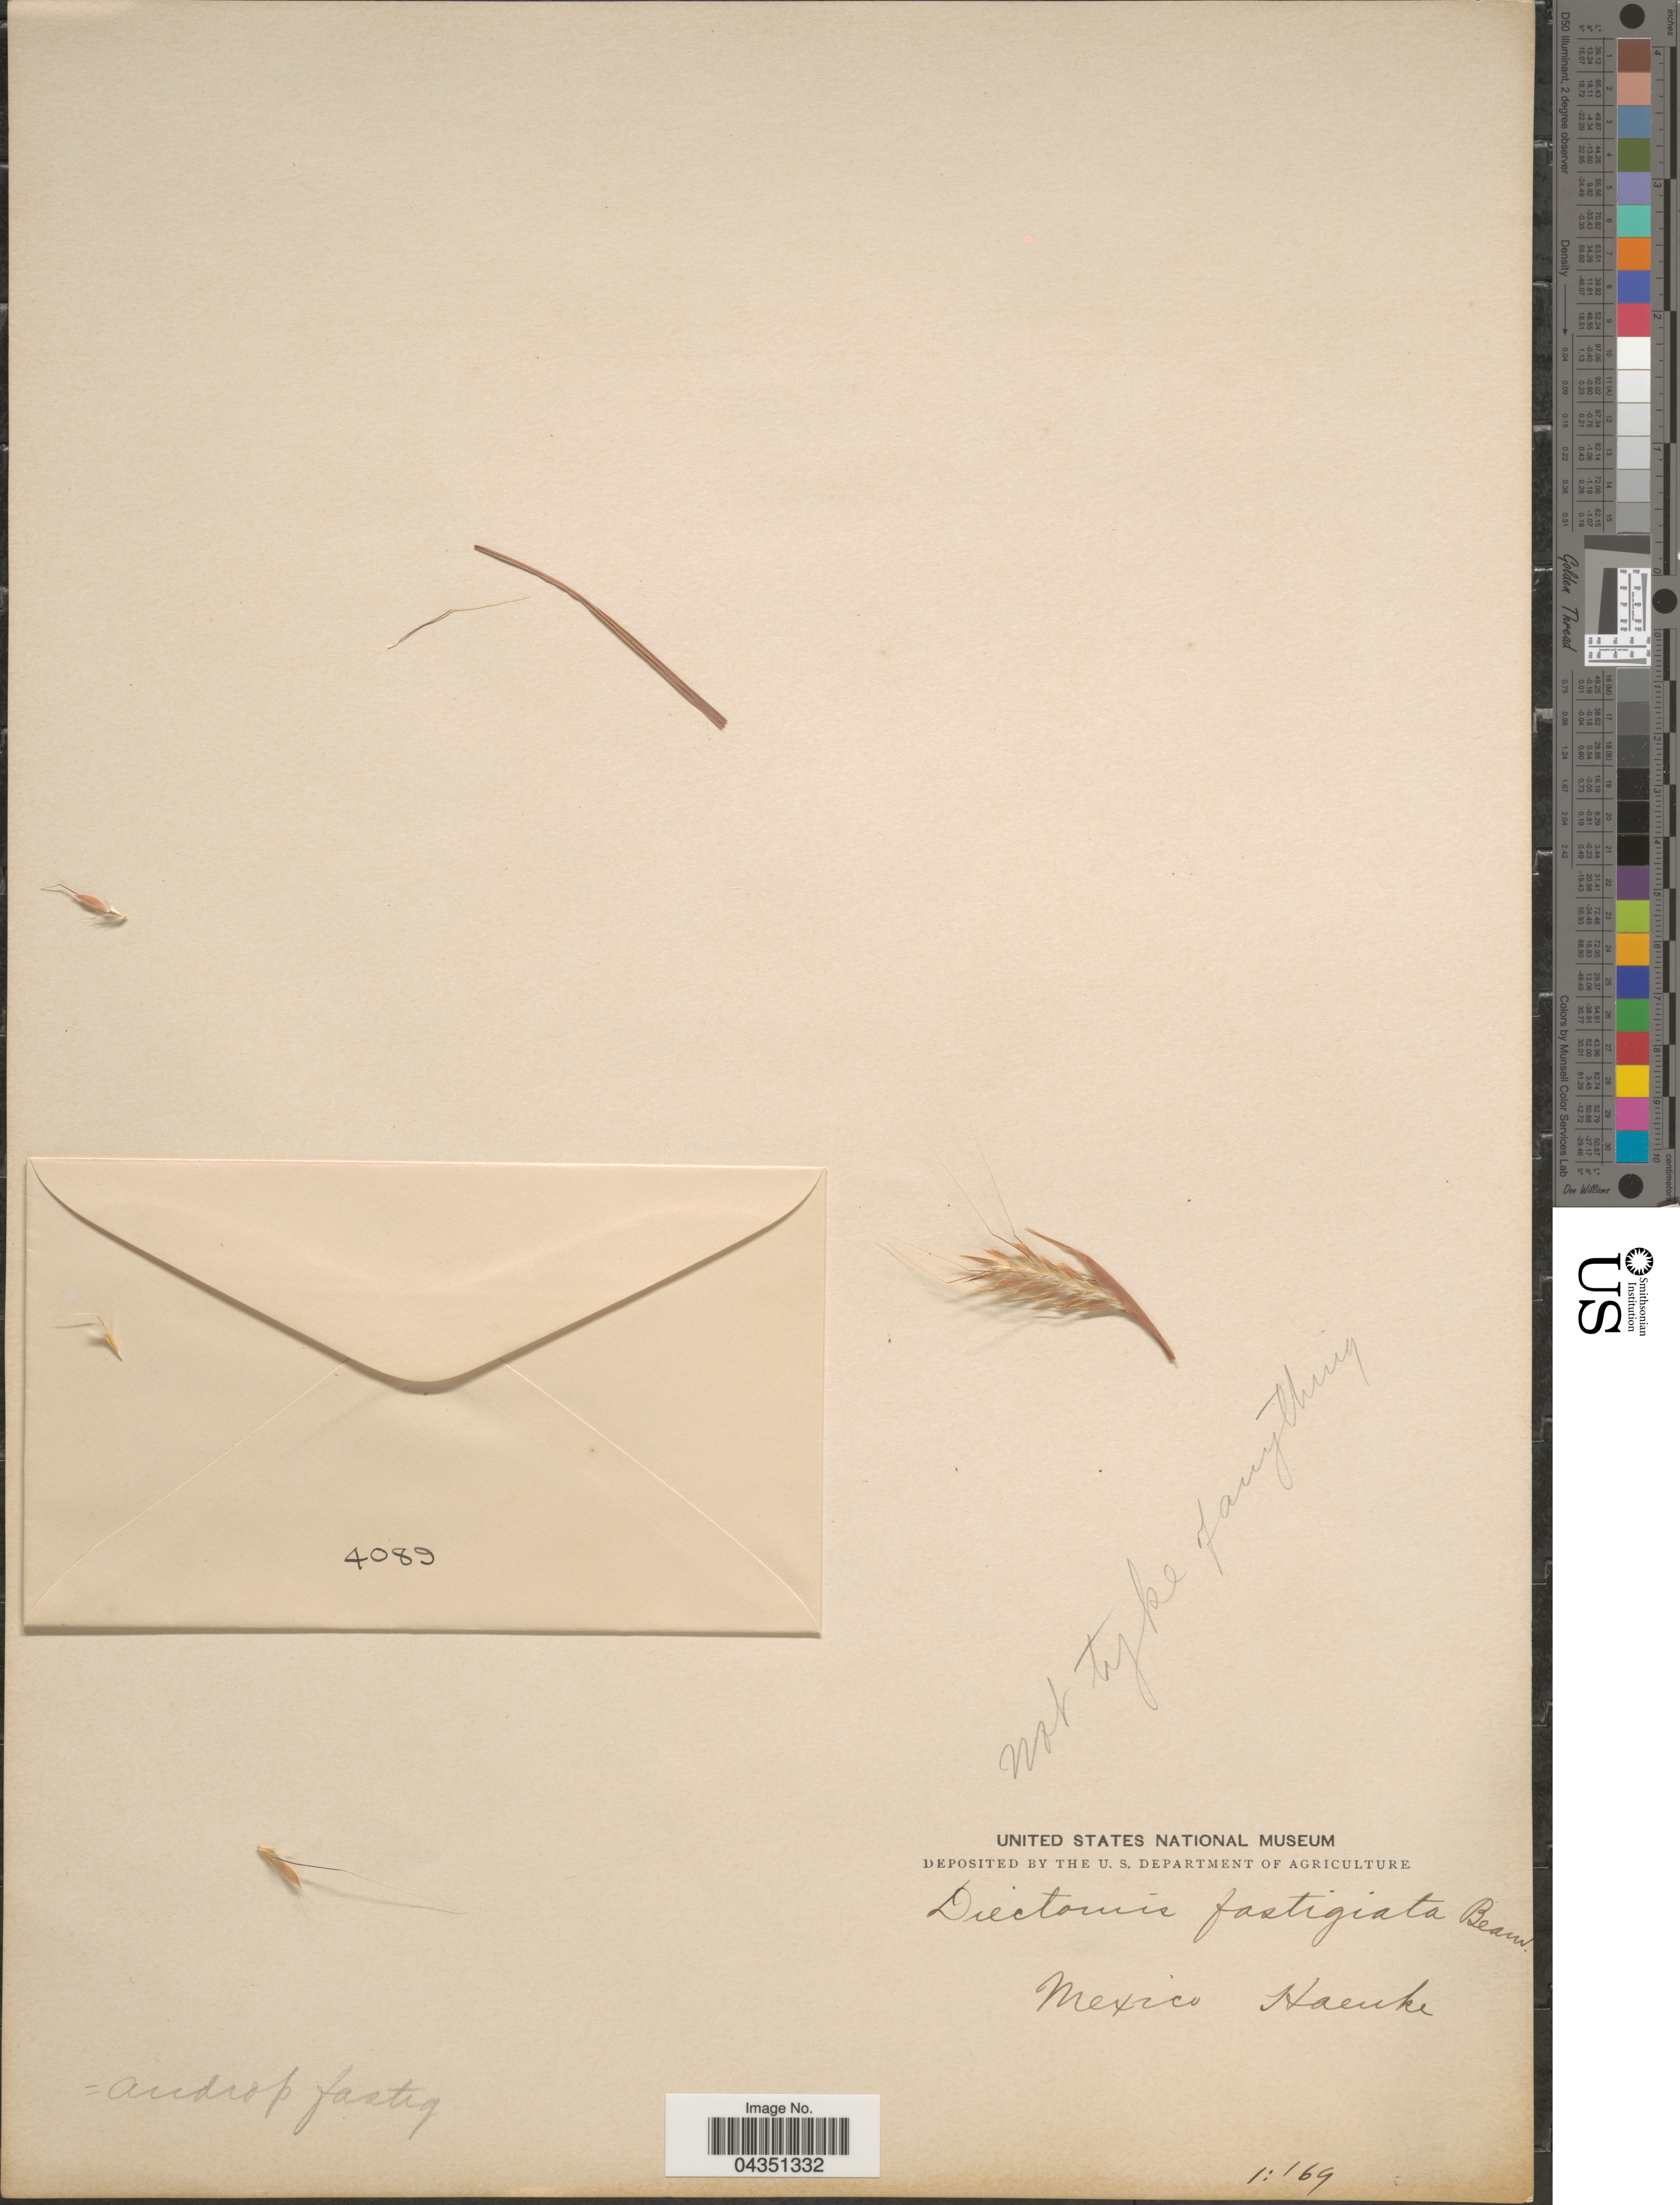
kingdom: Plantae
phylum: Tracheophyta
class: Liliopsida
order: Poales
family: Poaceae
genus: Diectomis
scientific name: Diectomis fastigiata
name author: (Sw.) P. Beauv.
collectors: Haenke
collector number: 4089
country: Mexico